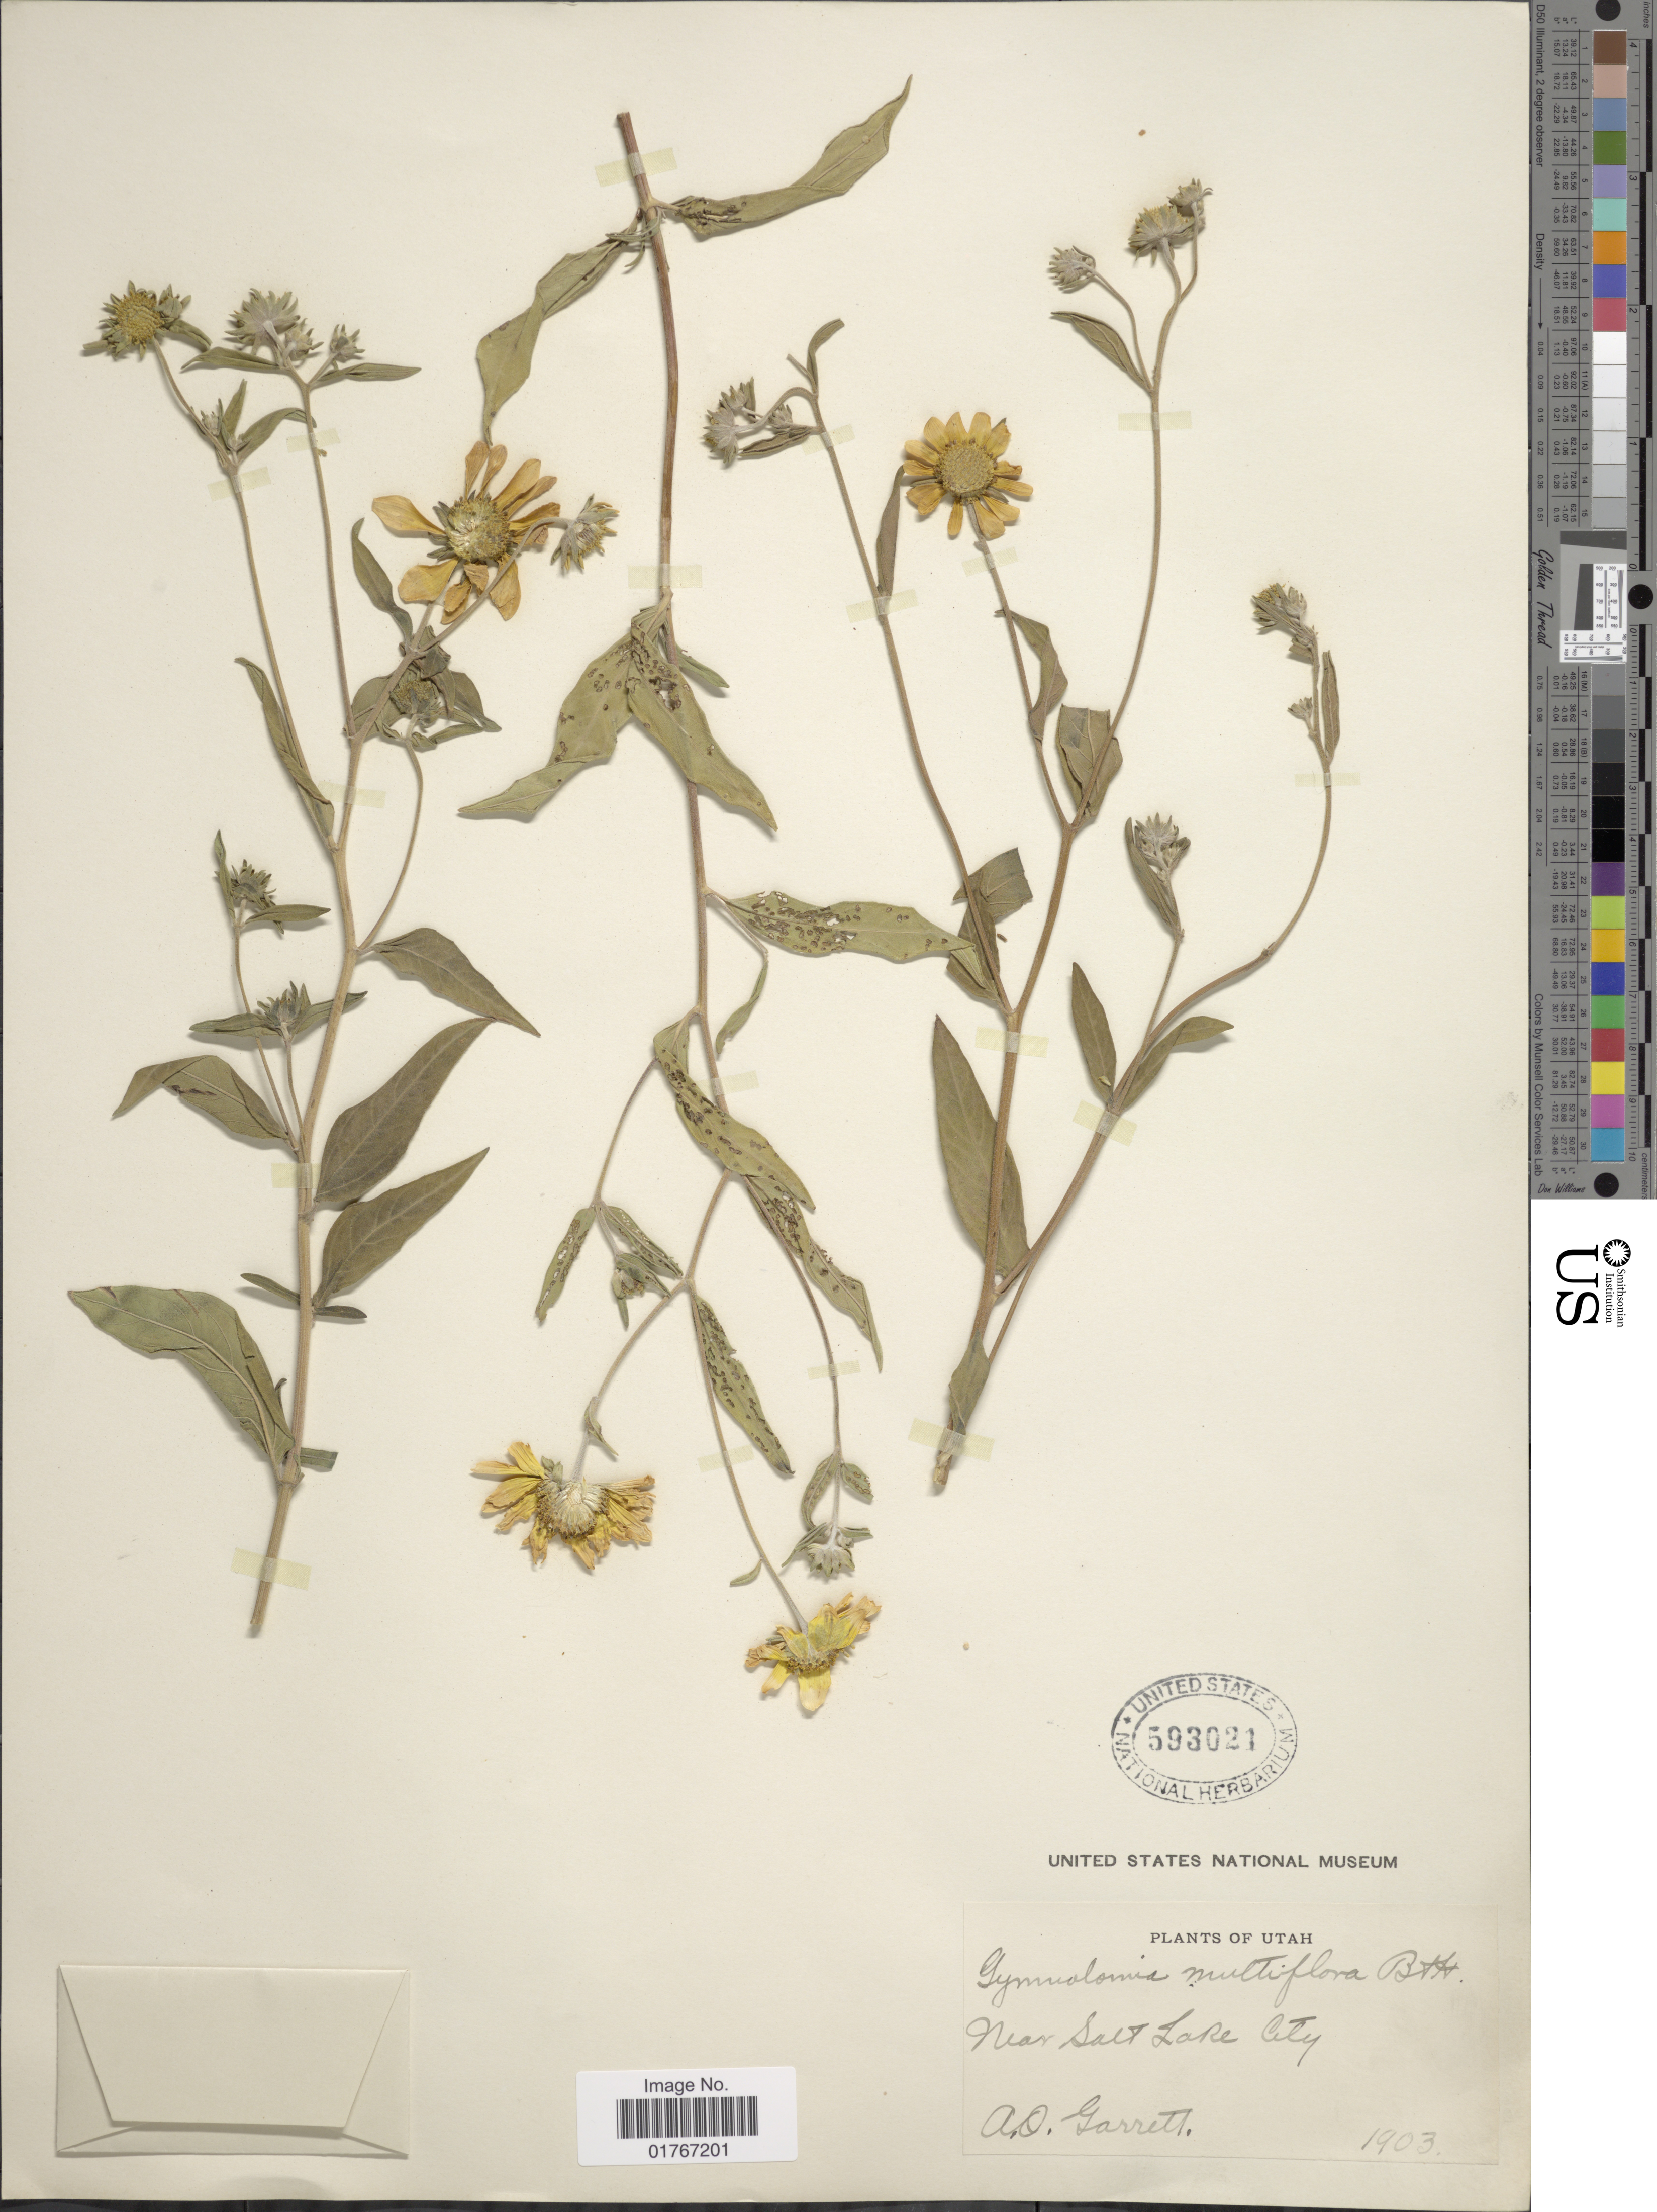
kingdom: Plantae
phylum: Tracheophyta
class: Magnoliopsida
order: Asterales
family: Asteraceae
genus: Heliomeris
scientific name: Heliomeris multiflora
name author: Nutt.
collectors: A. O. Garrett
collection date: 1903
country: United States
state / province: Utah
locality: Near Salt Lake City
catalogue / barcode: US 593021